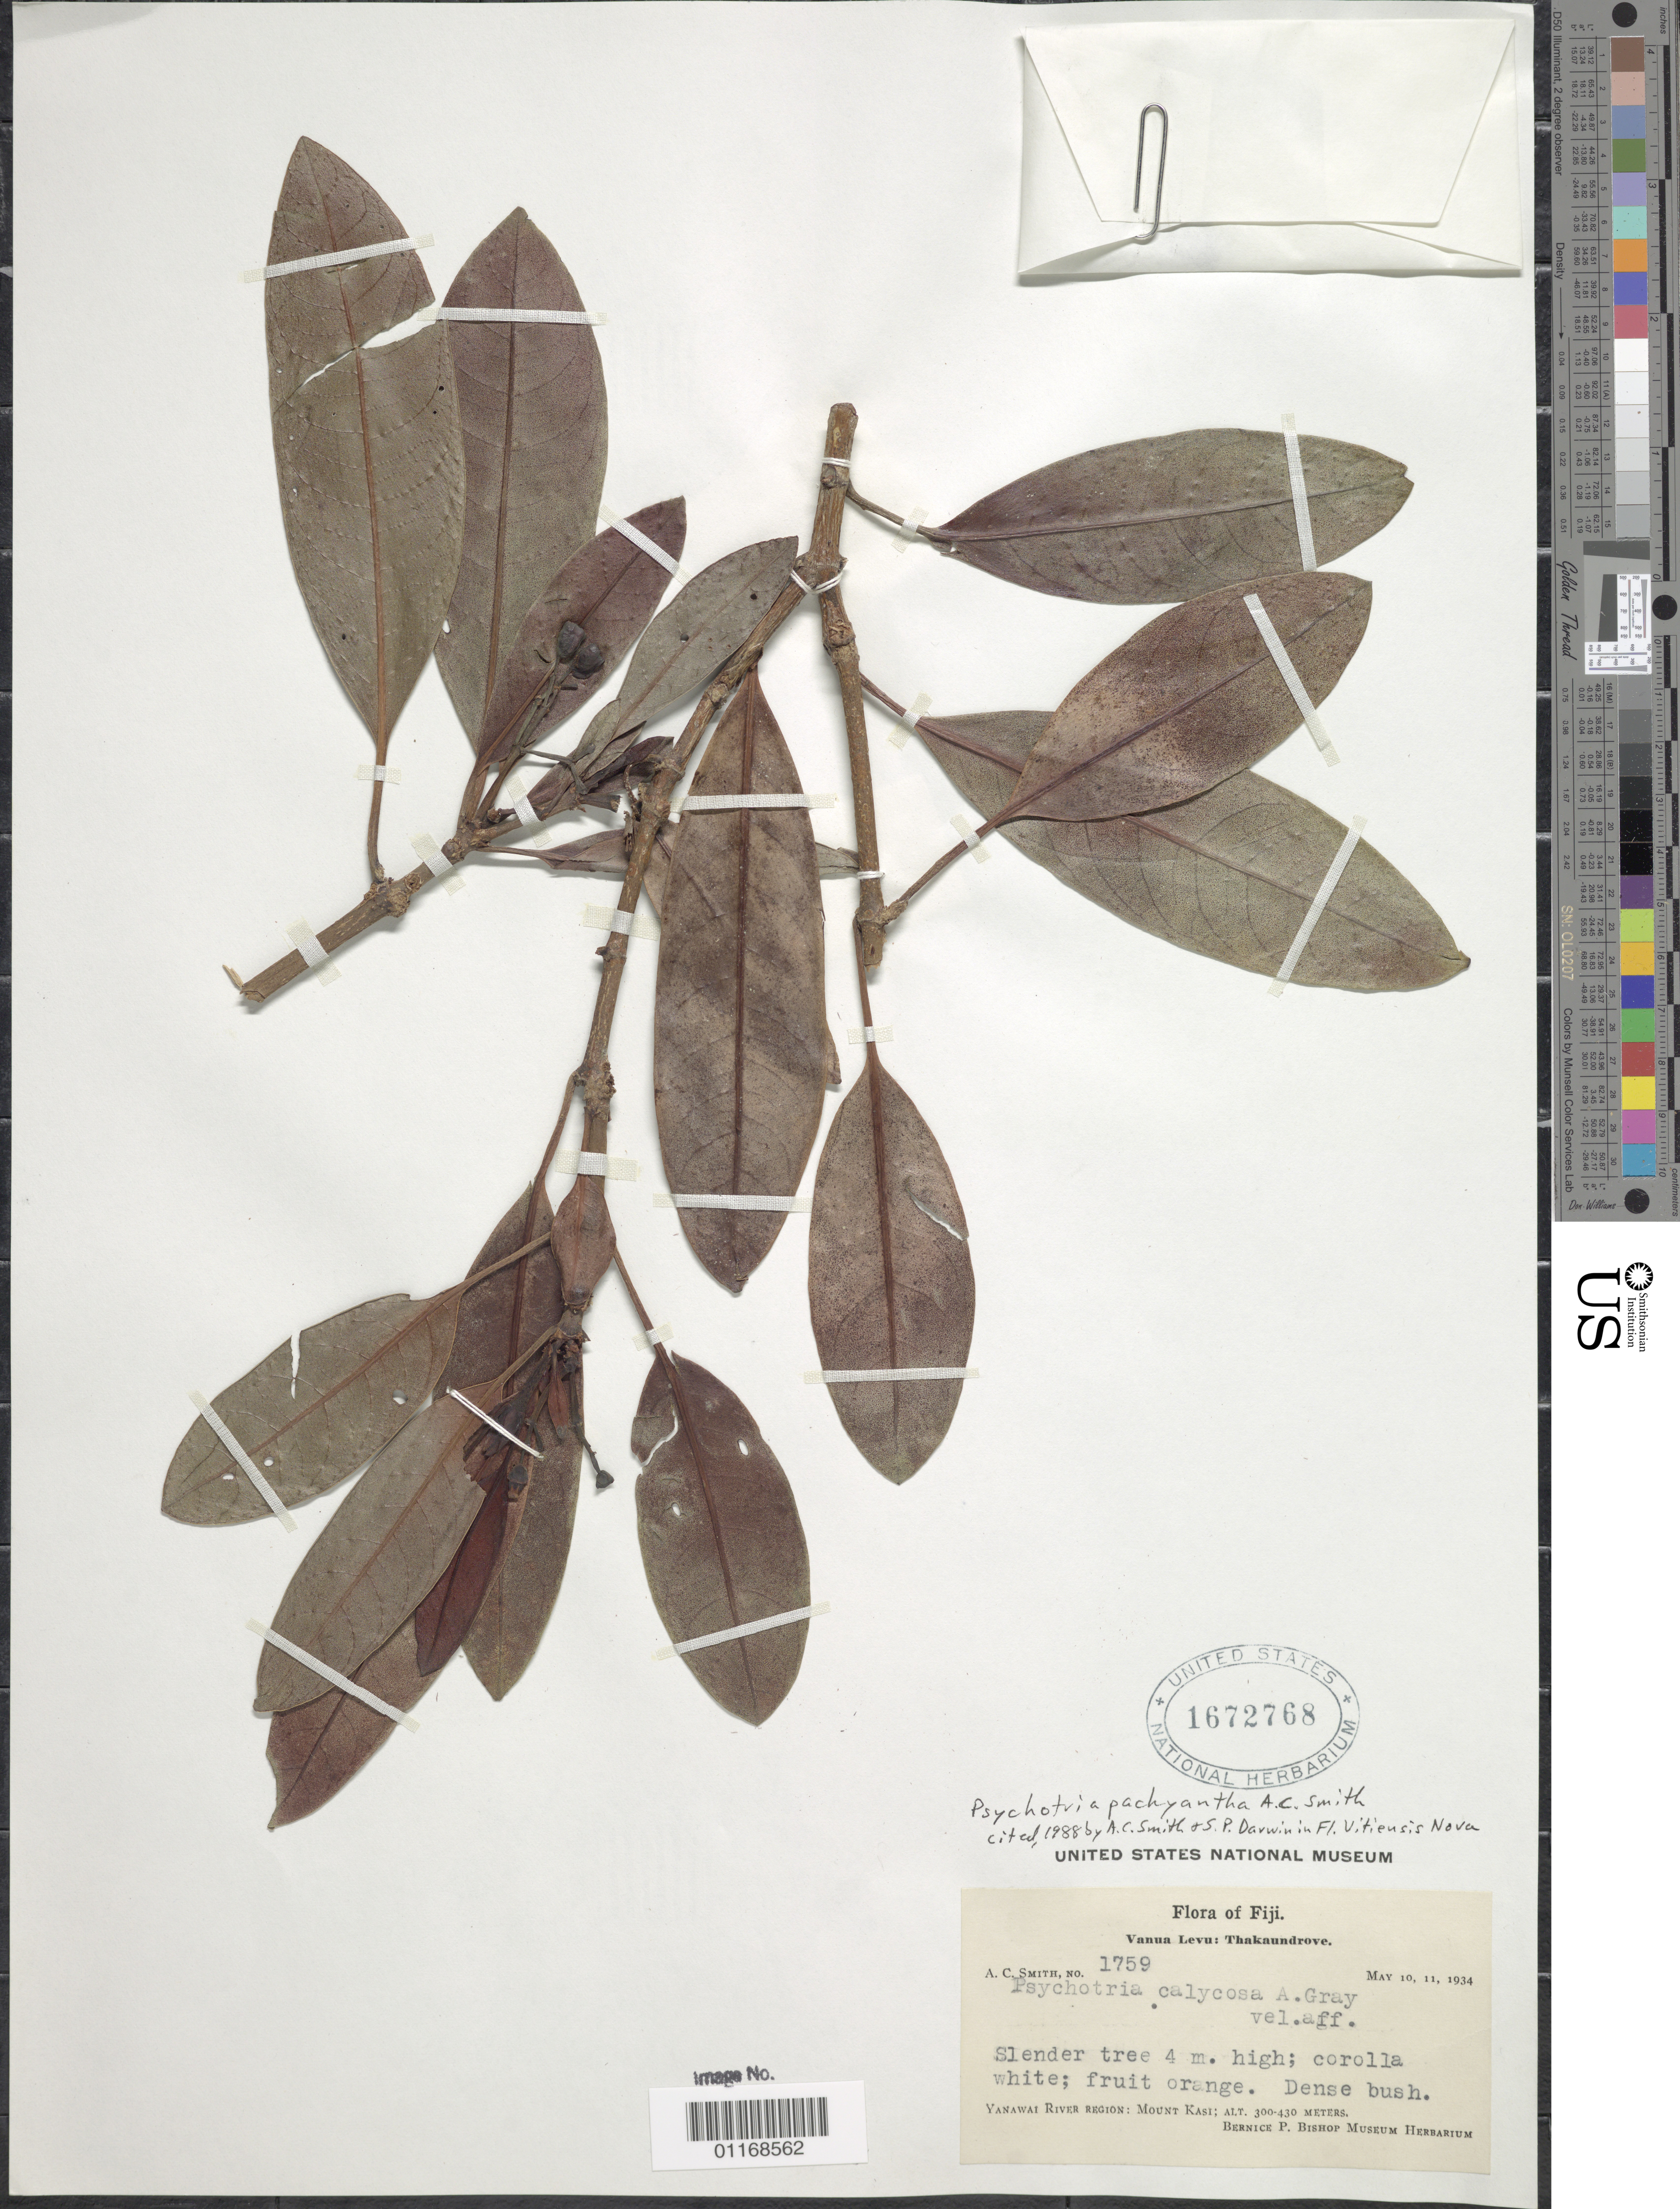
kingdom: Plantae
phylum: Tracheophyta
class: Magnoliopsida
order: Gentianales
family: Rubiaceae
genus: Psychotria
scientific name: Psychotria pachyantha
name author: A.C. Sm.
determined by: Smith, A. C.; Darwin, Steven P.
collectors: A. C. Smith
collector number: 1759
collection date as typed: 10 May 1934 and 11 May 1934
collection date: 1934-05-10,1934-05-11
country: Fiji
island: Vanua Levu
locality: Thakaundrove, Mt. Kasi, Yanawi River region. [Vanua Levu Group]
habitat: dense bush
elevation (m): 300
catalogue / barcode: US 1672768